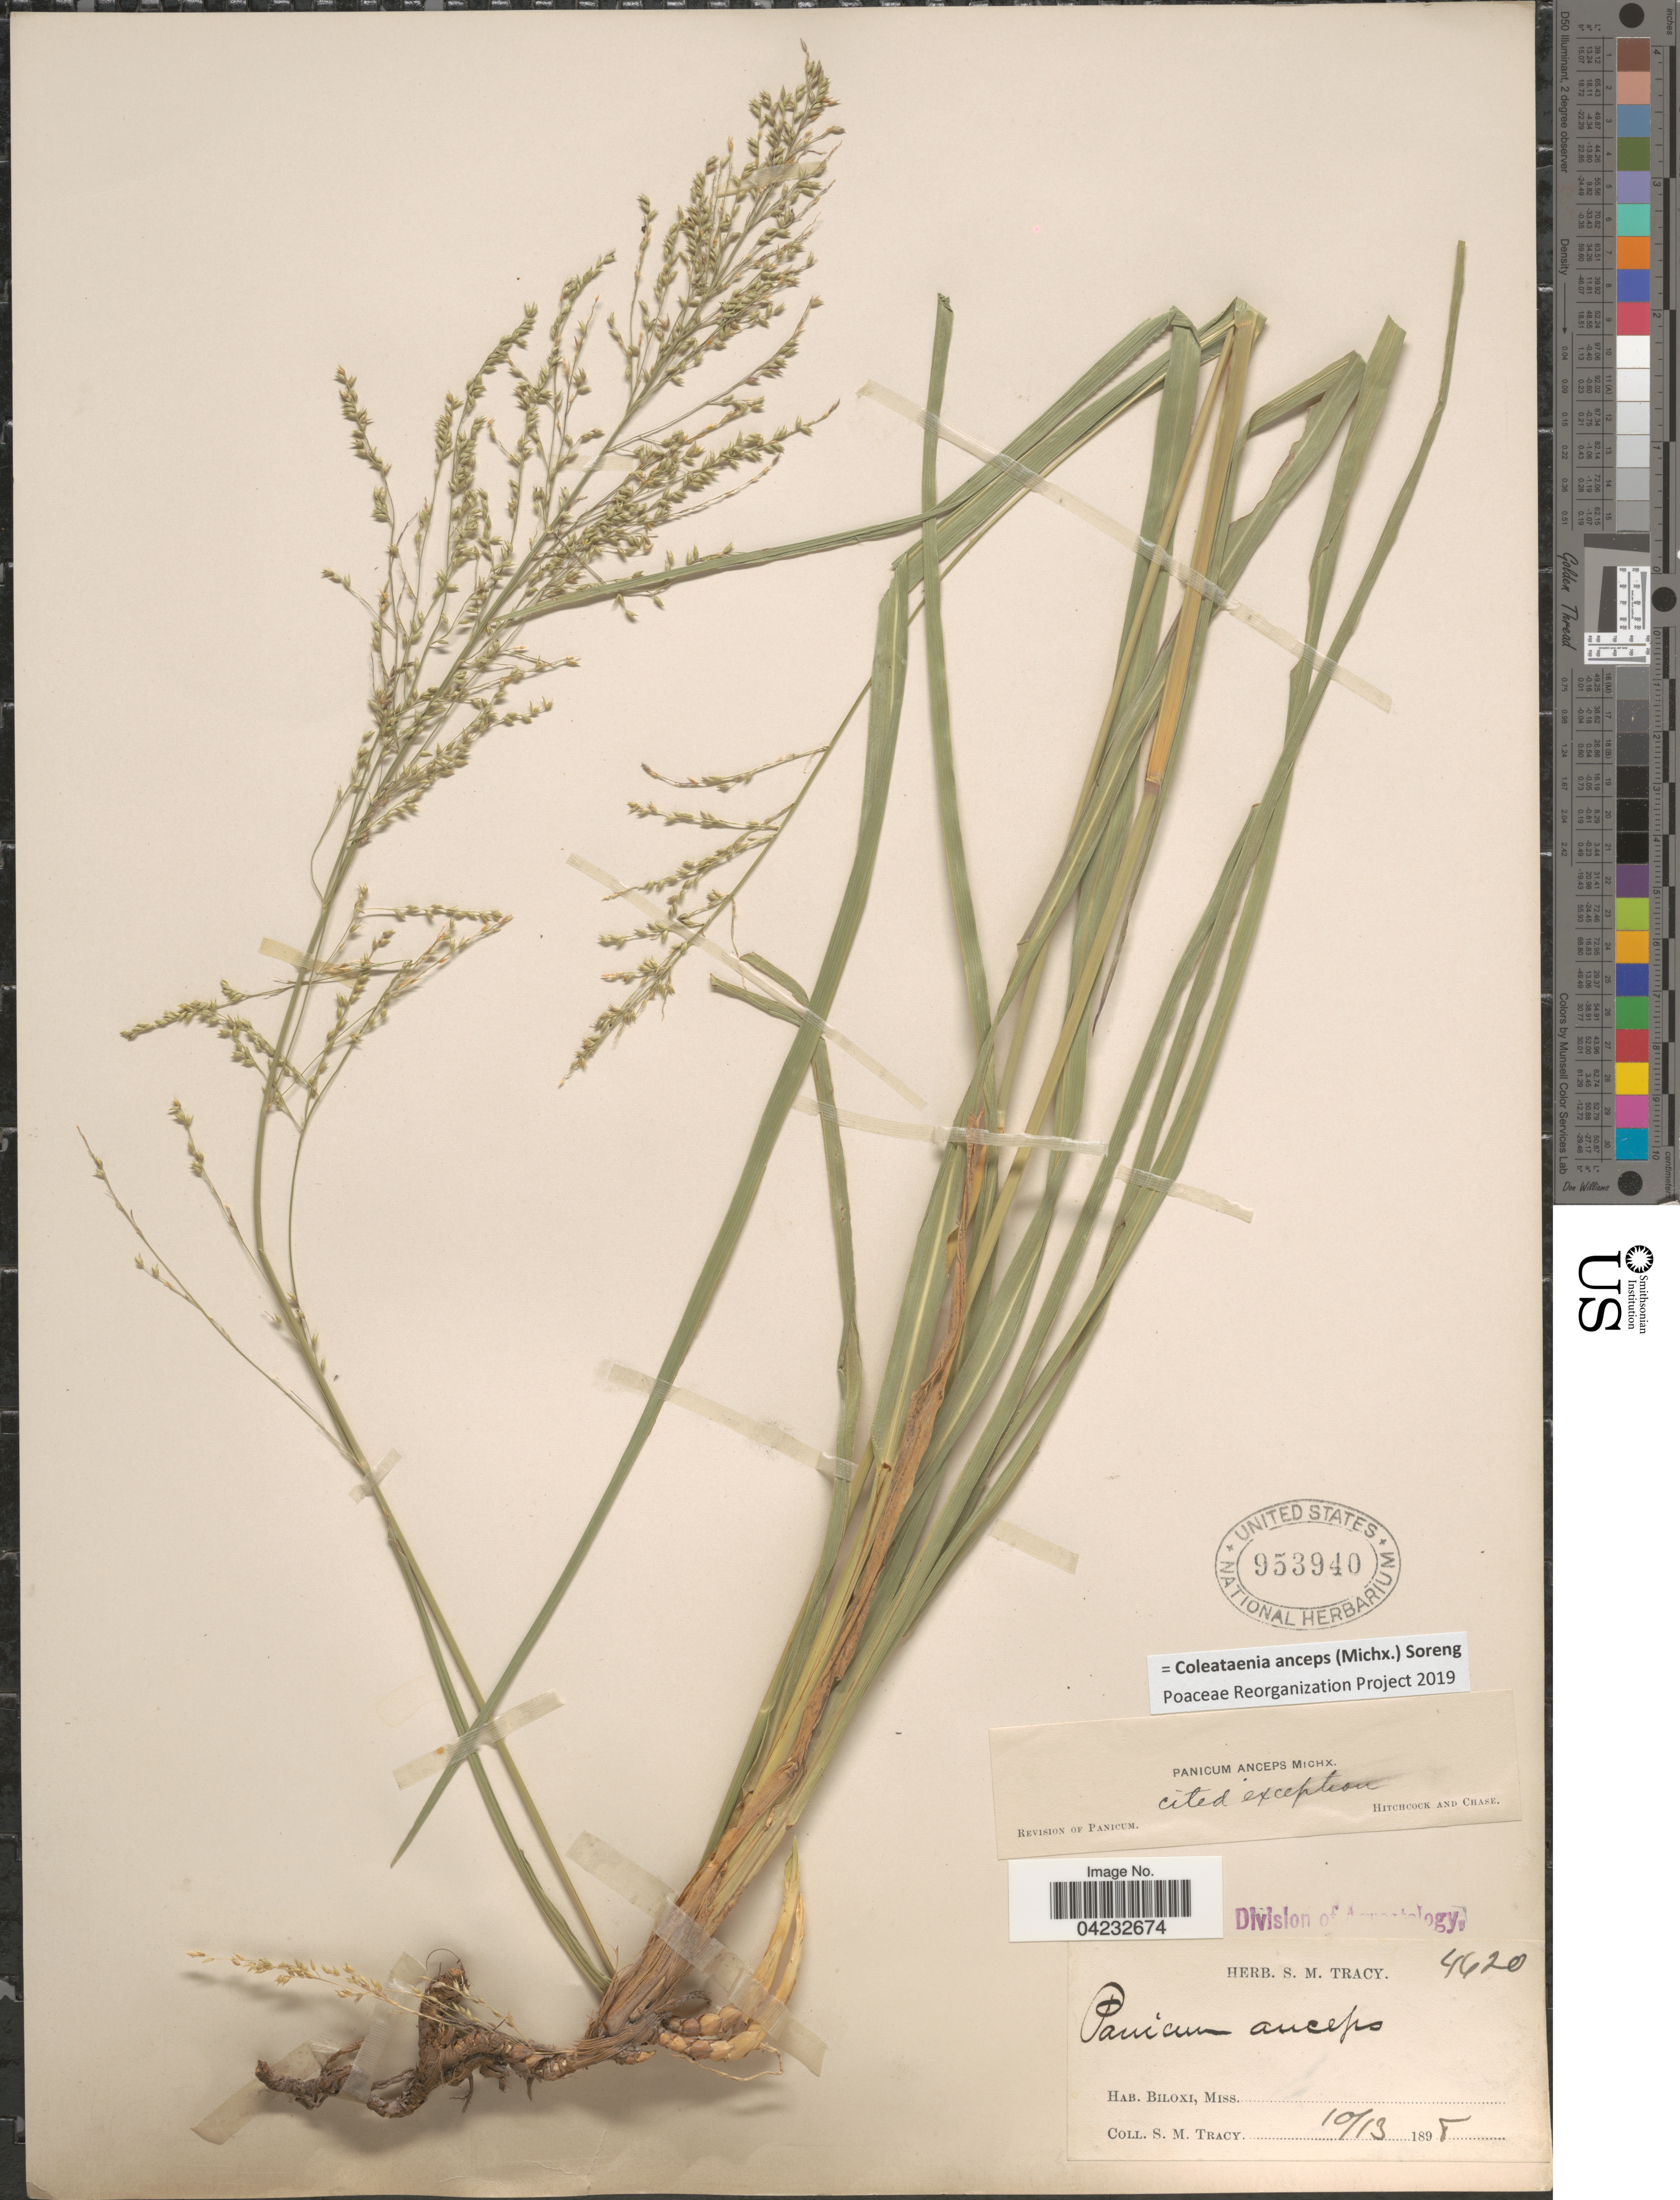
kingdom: Plantae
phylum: Tracheophyta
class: Liliopsida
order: Poales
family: Poaceae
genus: Coleataenia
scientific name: Coleataenia anceps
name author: (Michx.) Soreng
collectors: S. M. Tracy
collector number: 4620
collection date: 1898-10-13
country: United States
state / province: Mississippi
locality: Biloxi.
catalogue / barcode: US 953940